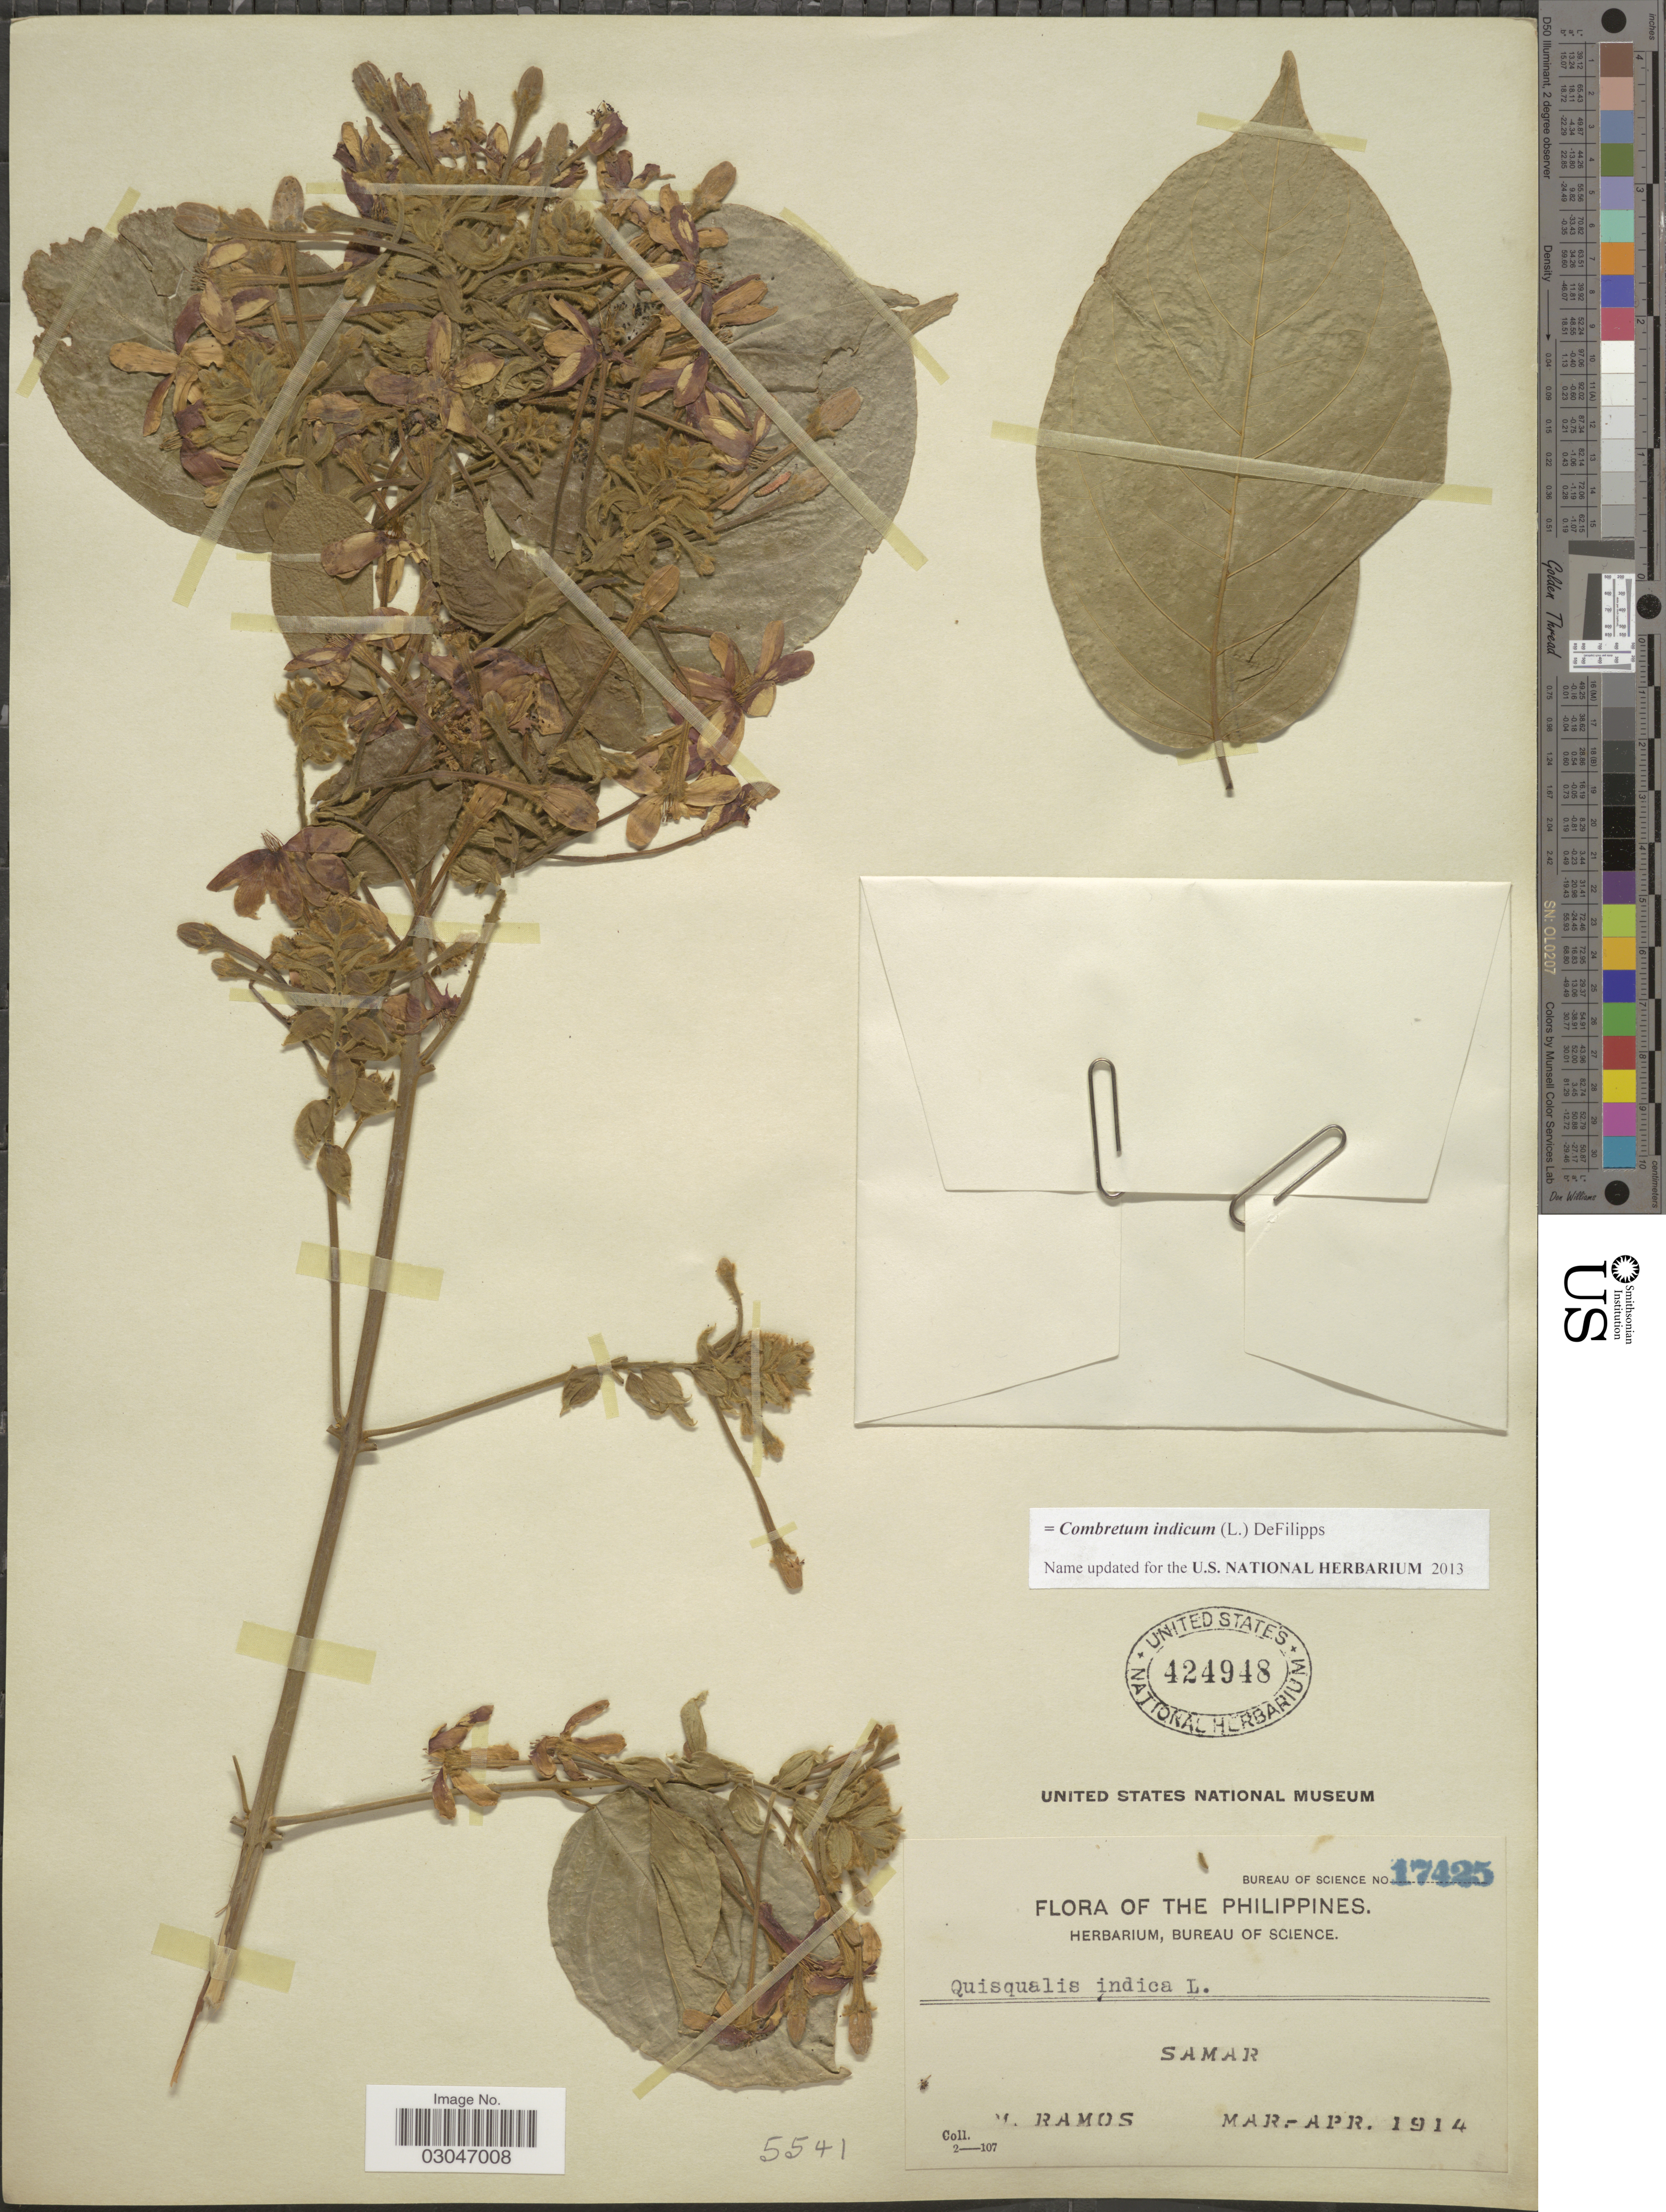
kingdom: Plantae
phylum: Tracheophyta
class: Magnoliopsida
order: Myrtales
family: Combretaceae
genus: Combretum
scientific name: Combretum indicum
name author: (L.) DeFilipps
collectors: M. Ramos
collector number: Bureau of Science 17425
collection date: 1913-03/1913-04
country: Philippines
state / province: Eastern Visayas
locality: Samar.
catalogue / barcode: US 424948